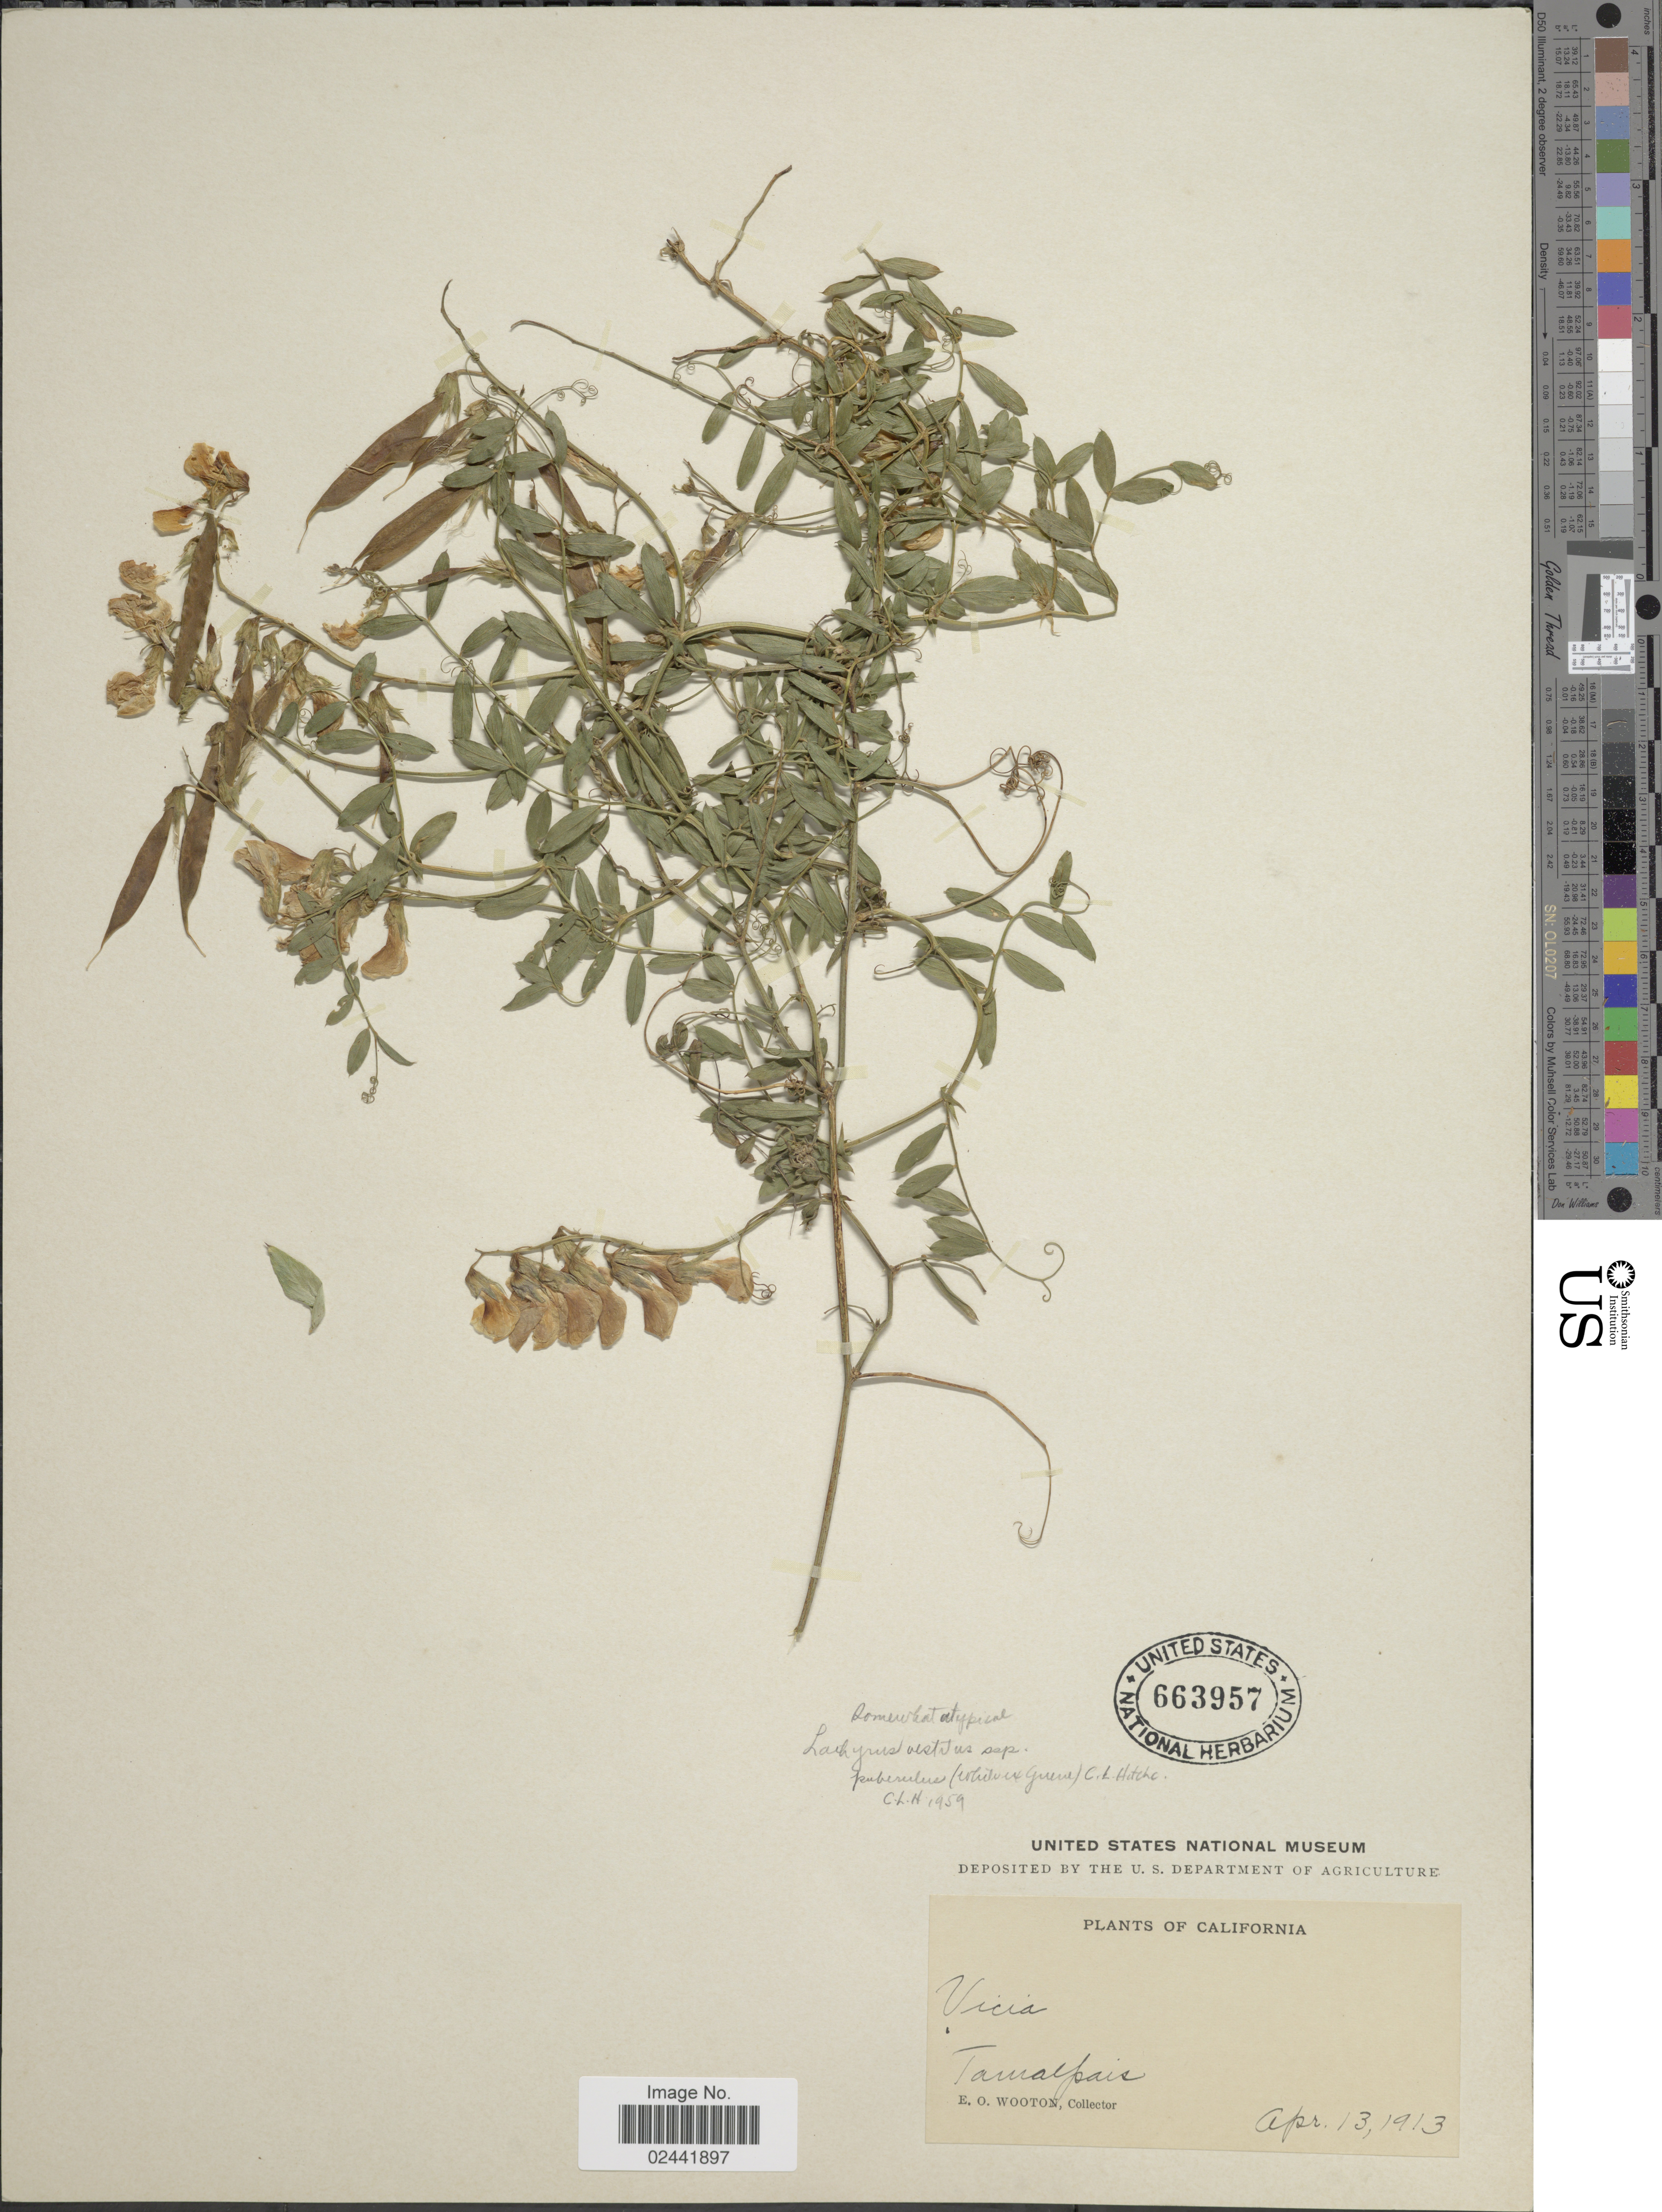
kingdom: Plantae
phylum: Tracheophyta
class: Magnoliopsida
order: Fabales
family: Fabaceae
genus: Lathyrus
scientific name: Lathyrus vestitus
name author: Nutt.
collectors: E. O. Wooton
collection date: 1913-04-13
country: United States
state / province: California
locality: Tamalpais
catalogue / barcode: US 663957